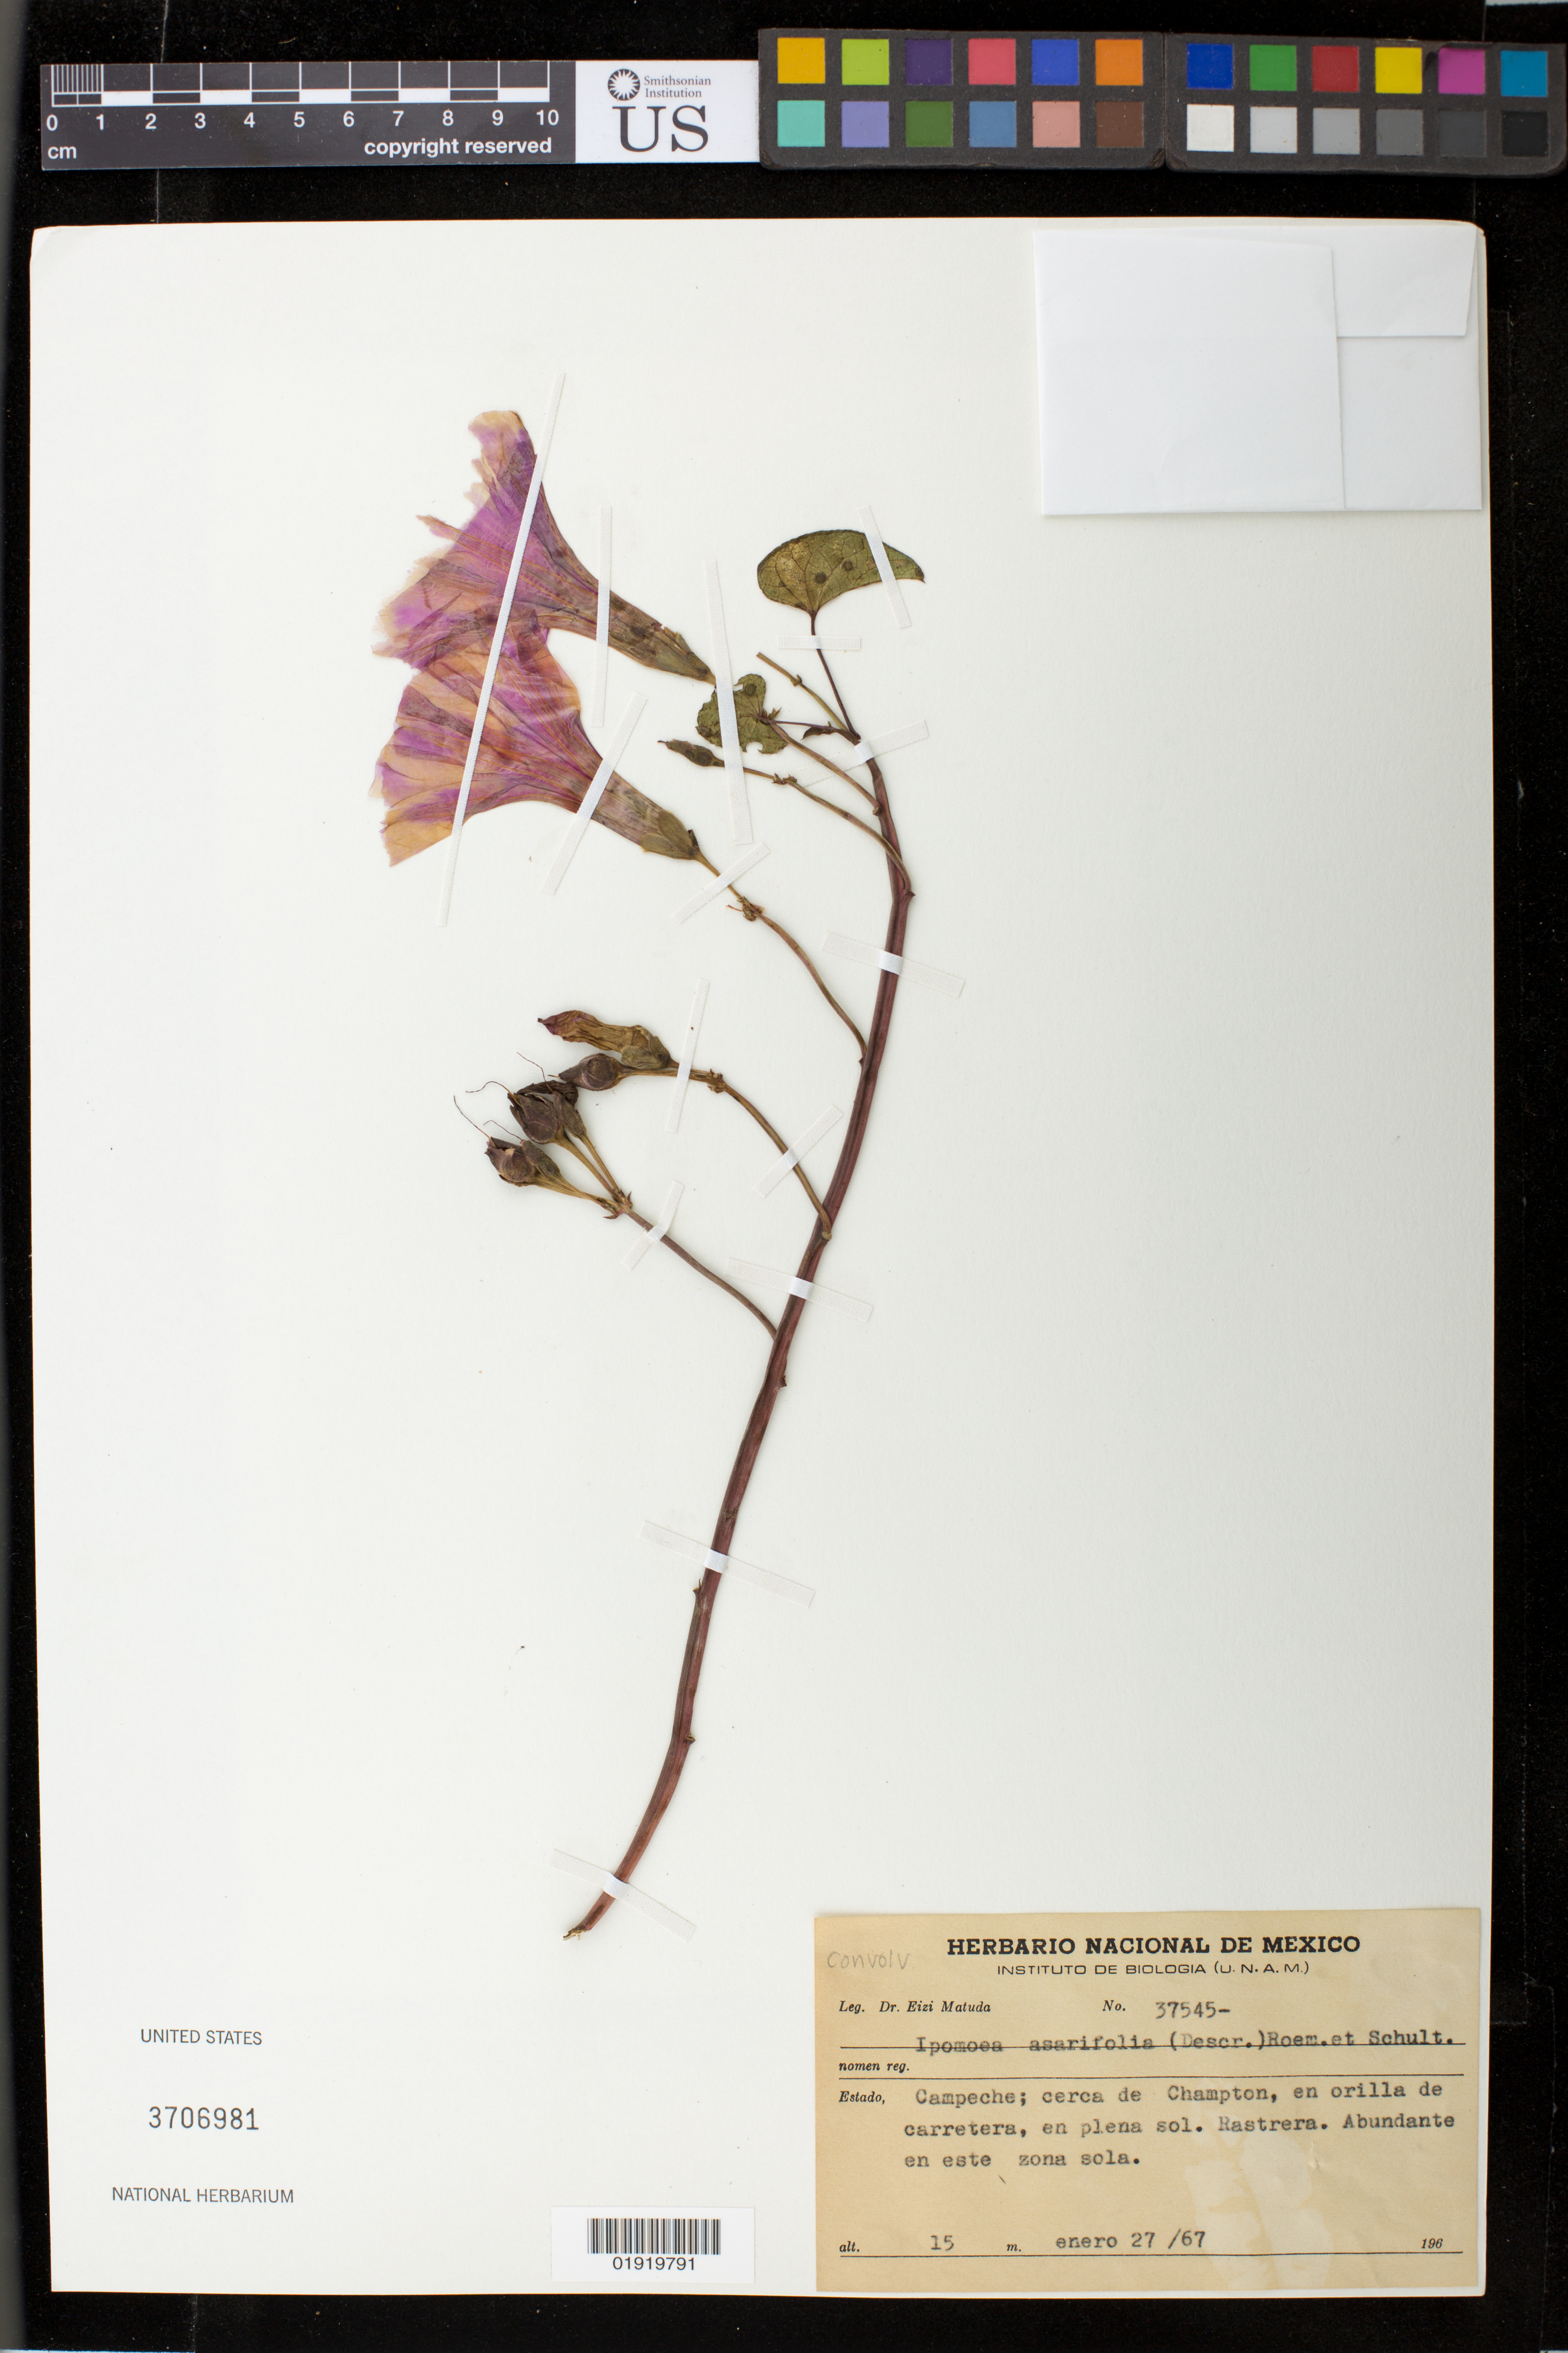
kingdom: Plantae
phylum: Tracheophyta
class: Magnoliopsida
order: Solanales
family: Convolvulaceae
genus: Ipomoea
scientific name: Ipomoea asarifolia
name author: (Desr.) Roem. & Schult.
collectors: E. Matuda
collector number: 37545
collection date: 1967-01-27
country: Mexico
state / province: Campeche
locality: Campeche; cerca de Champton, en orilla de carretera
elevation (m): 15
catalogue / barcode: US 3706981